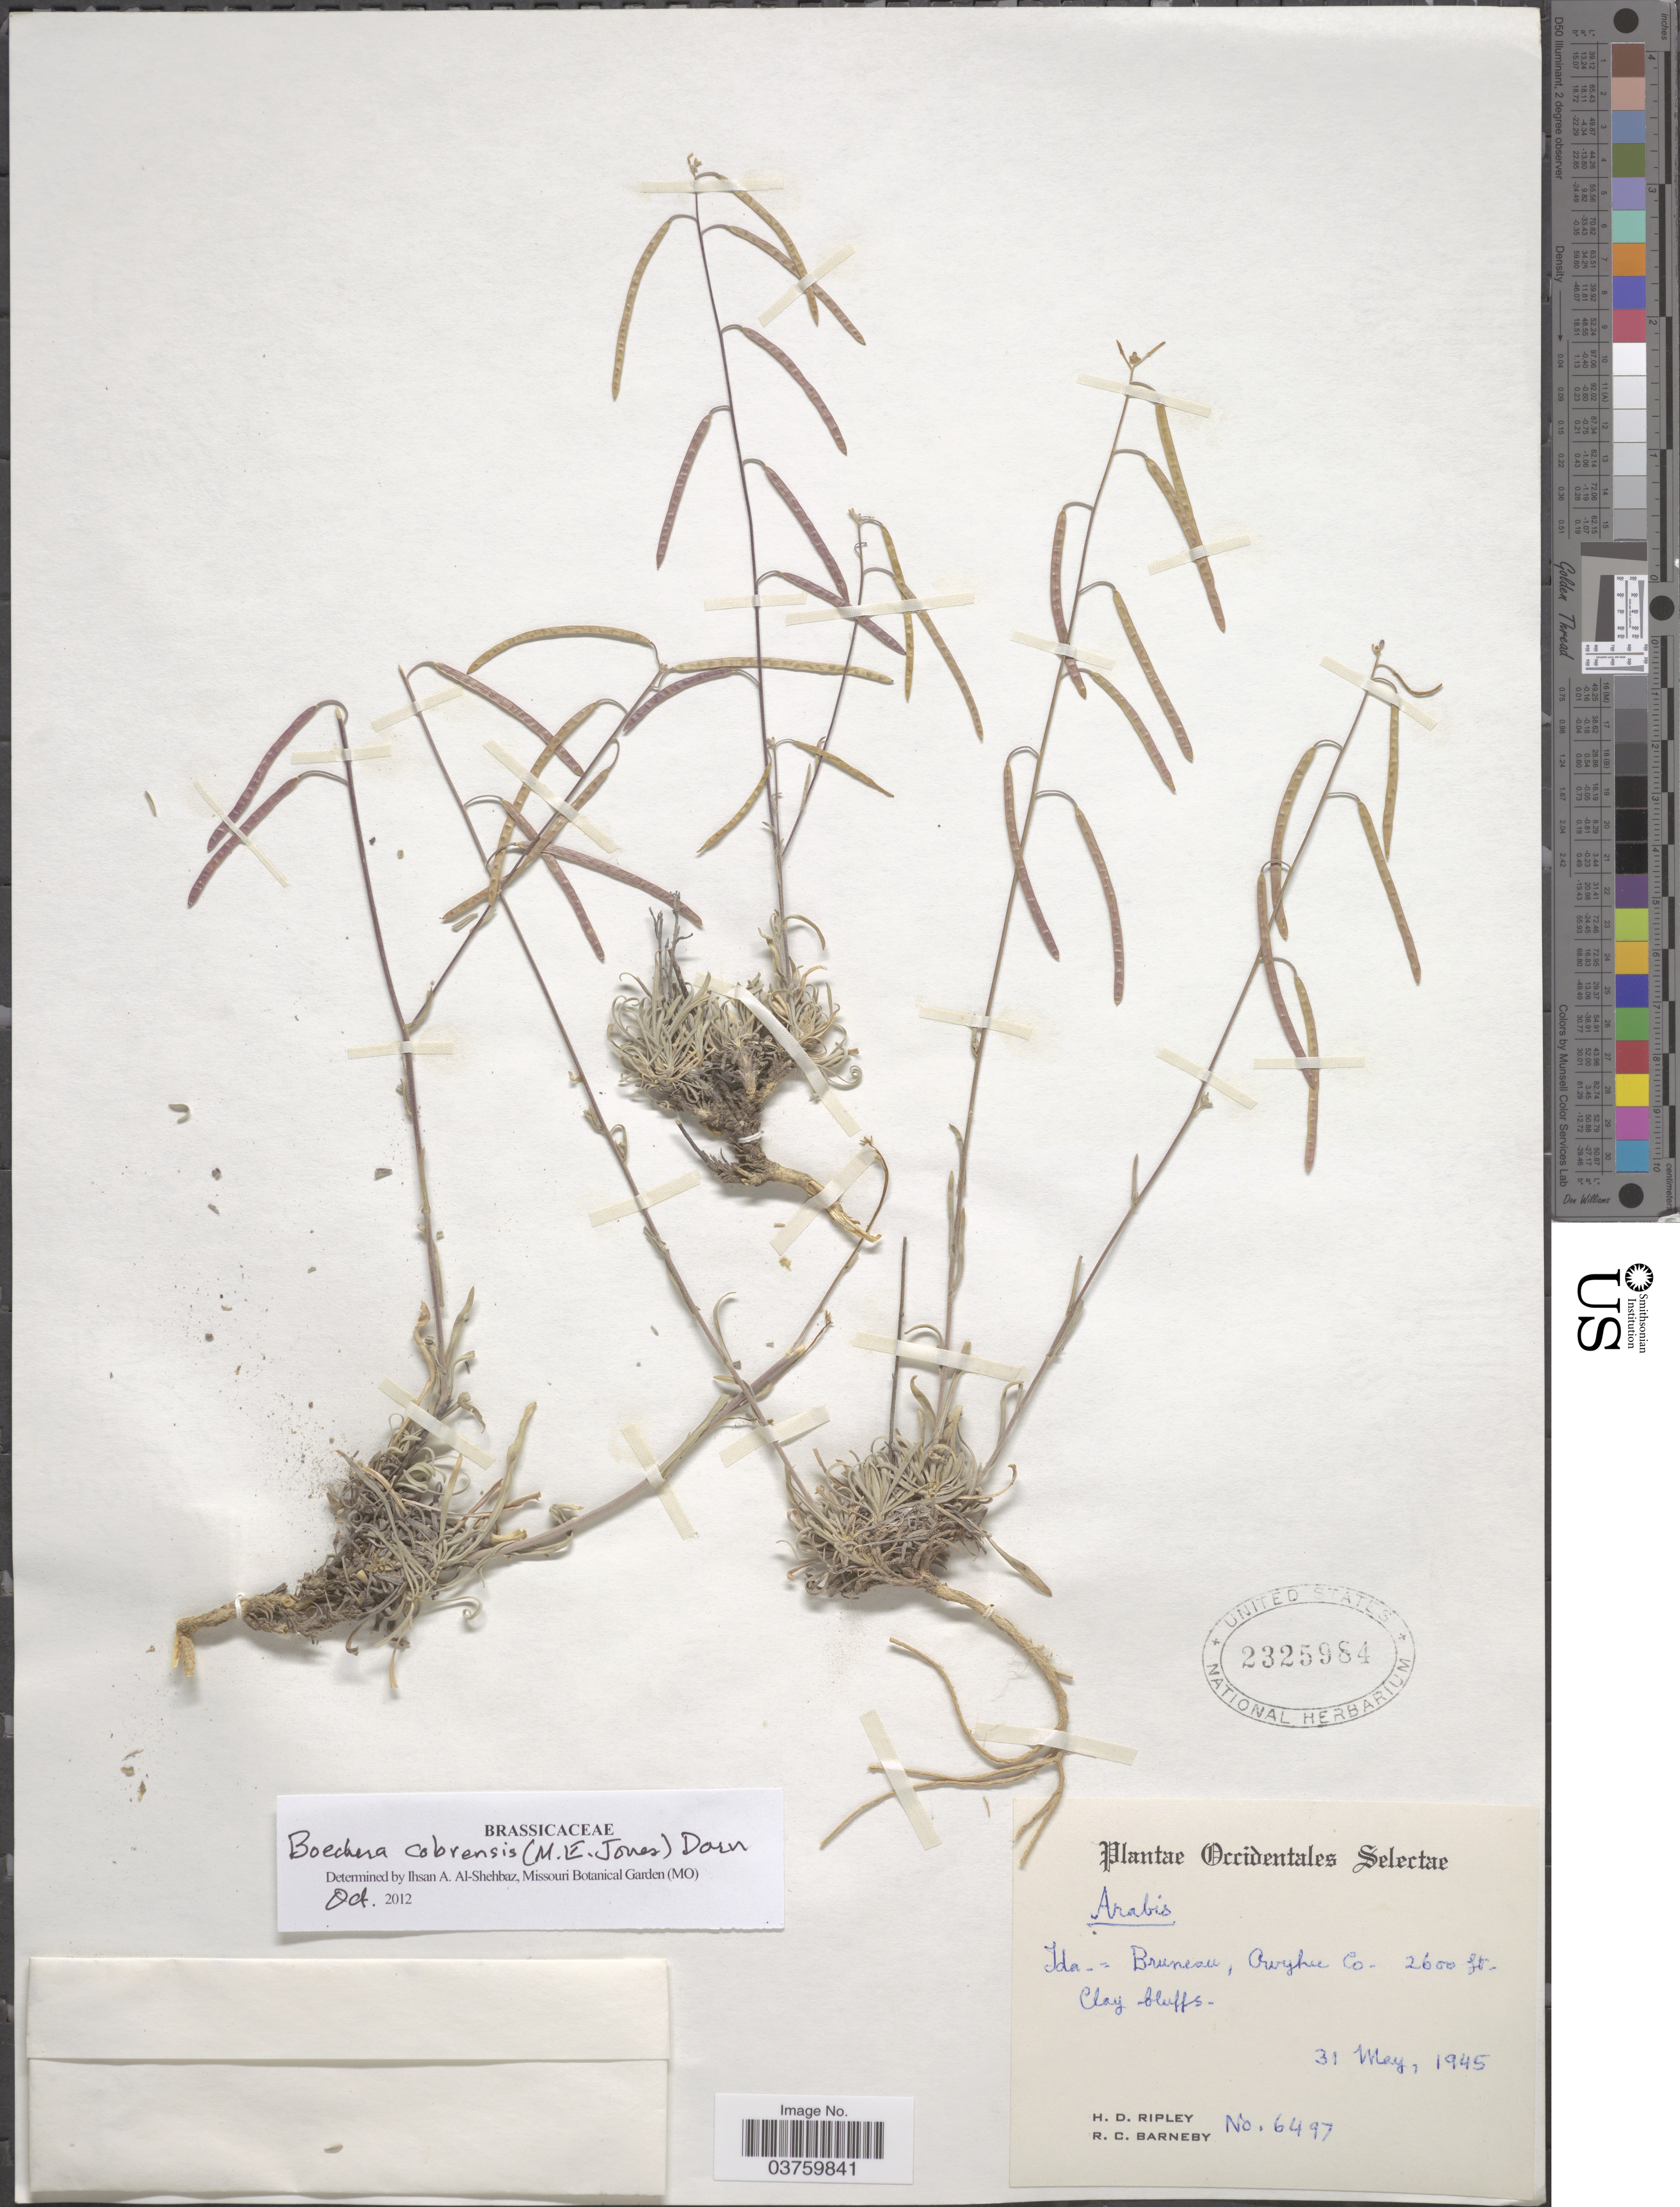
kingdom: Plantae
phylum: Tracheophyta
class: Magnoliopsida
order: Brassicales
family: Brassicaceae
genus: Boechera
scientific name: Boechera cobrensis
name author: (M.E. Jones) Dorn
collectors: H. Ripley & R. C. Barneby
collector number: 6497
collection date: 1945-05-31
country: United States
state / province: Idaho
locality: Occidentales Selectae. Ida.= Bruneau, Owyhee Co.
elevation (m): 792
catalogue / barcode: US 2325984